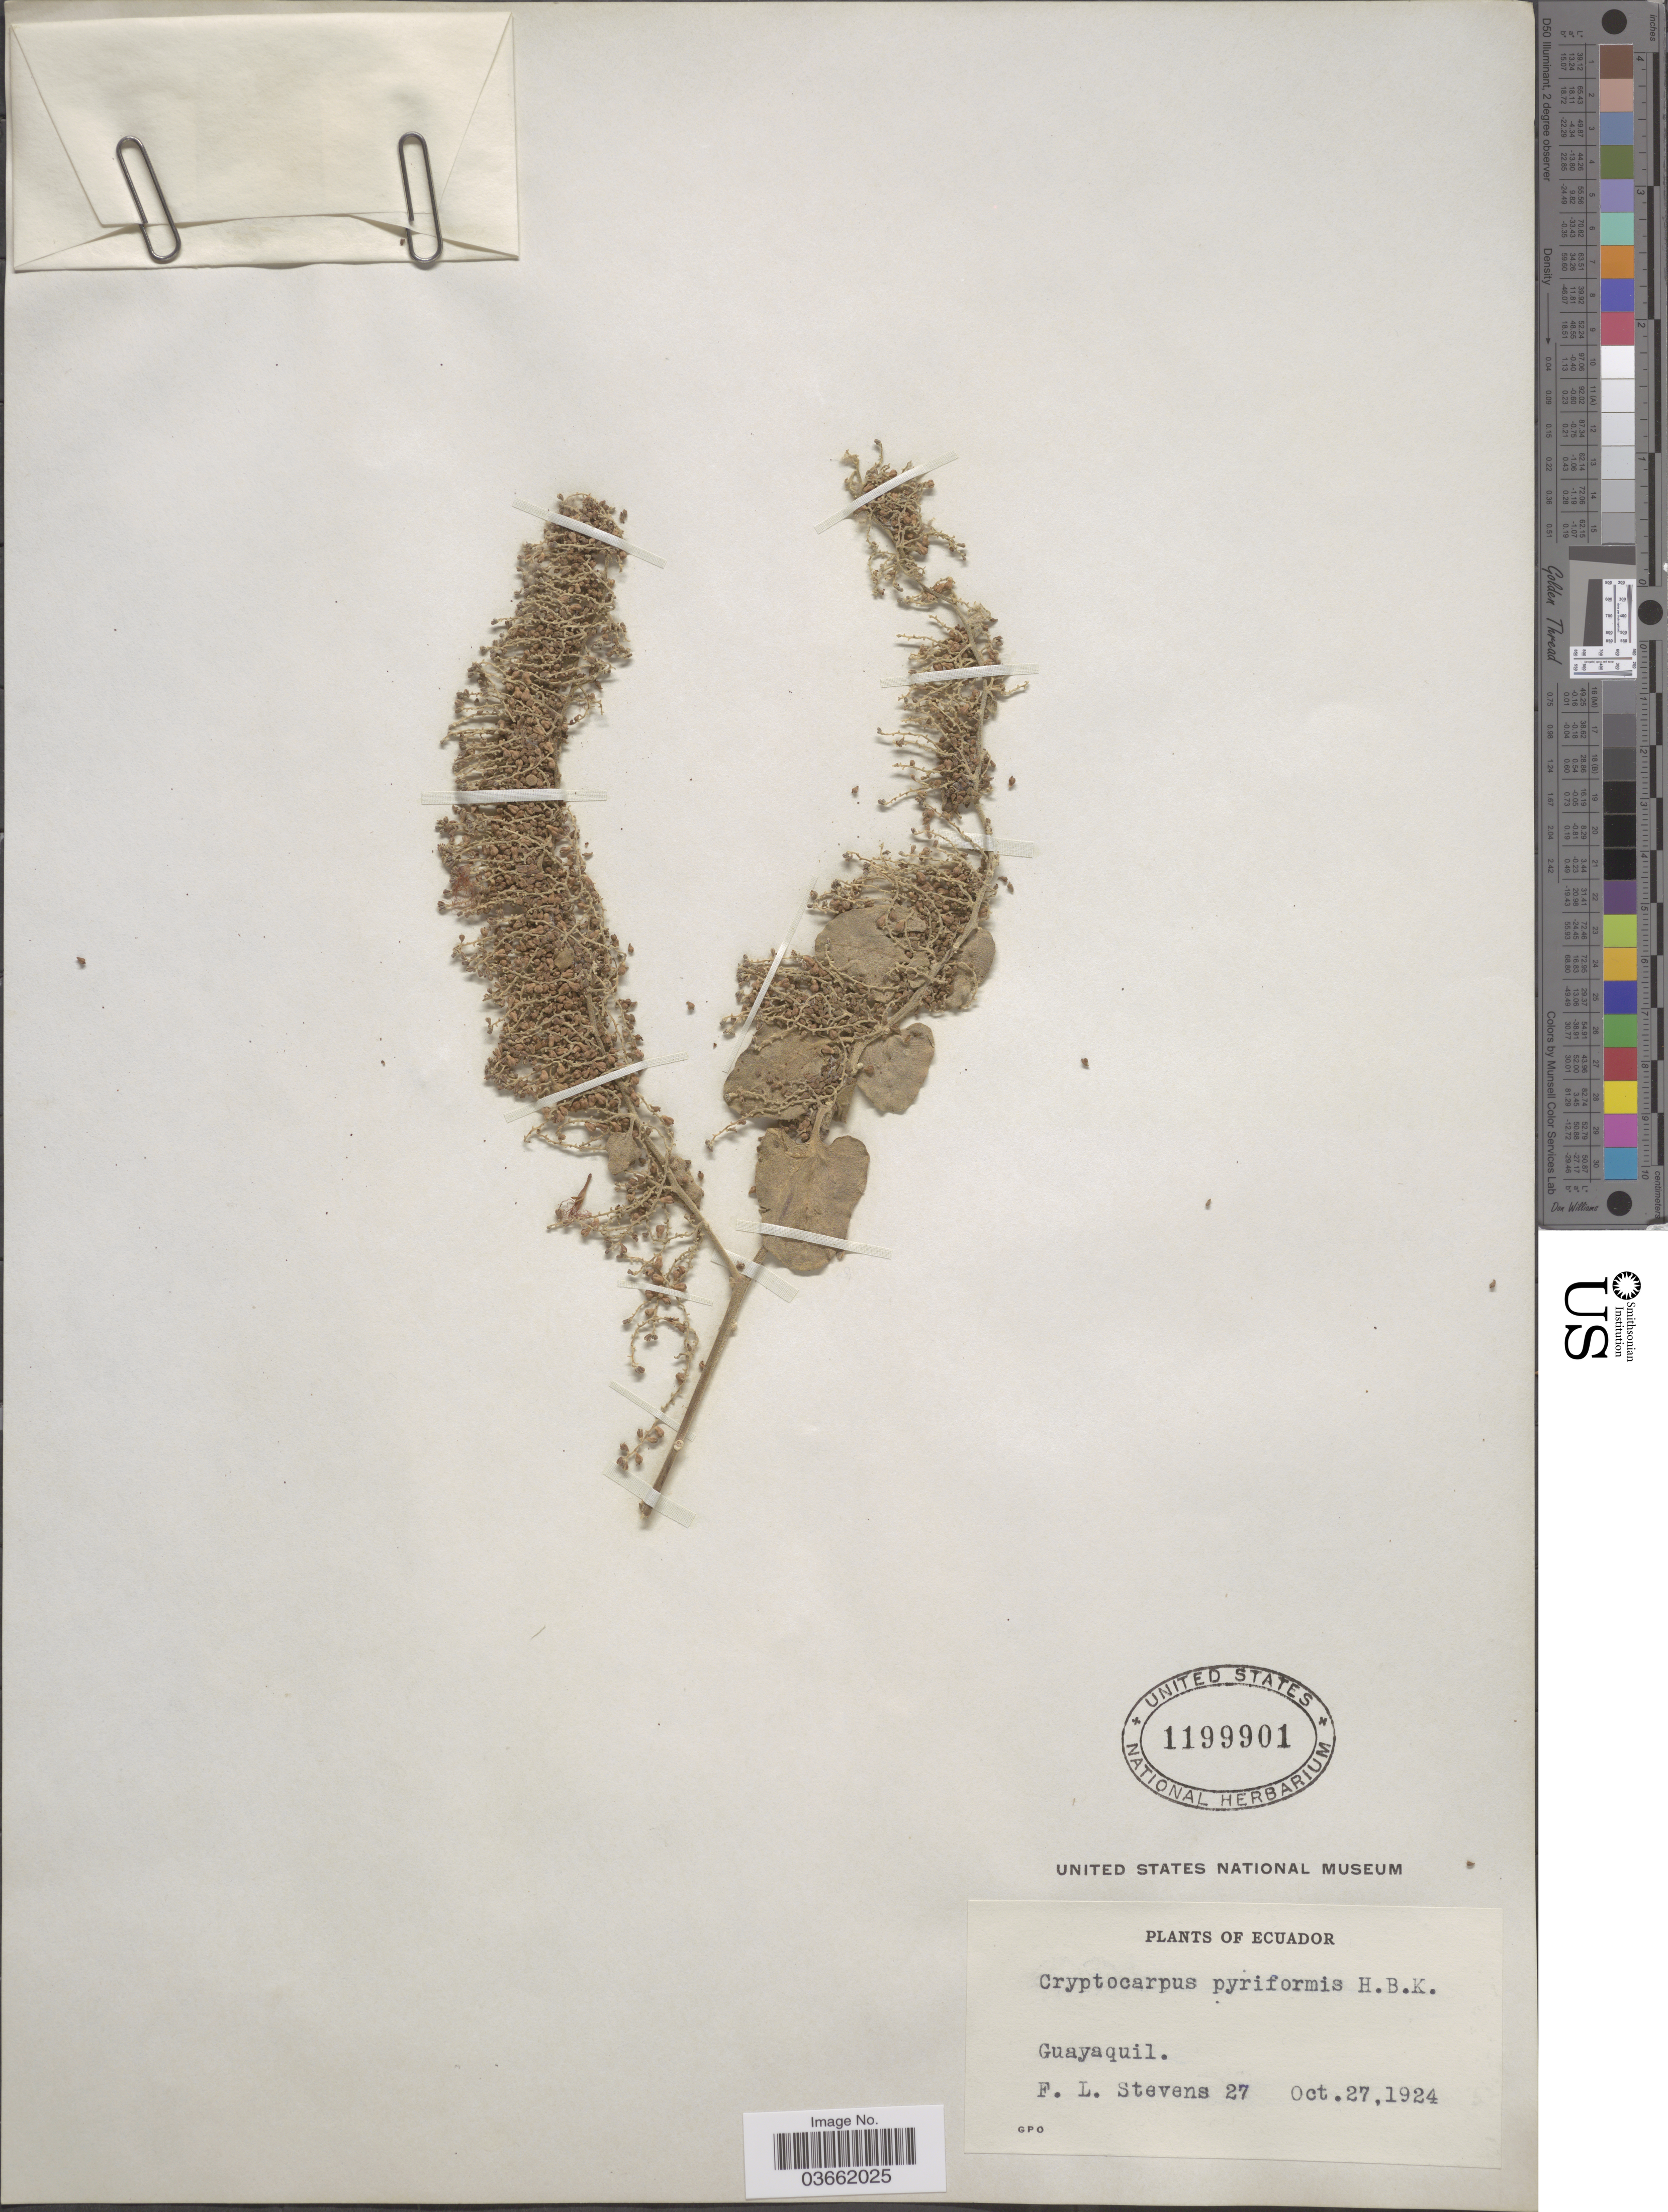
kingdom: Plantae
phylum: Tracheophyta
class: Magnoliopsida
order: Caryophyllales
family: Nyctaginaceae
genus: Cryptocarpus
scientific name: Cryptocarpus pyriformis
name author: Kunth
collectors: F. L. Stevens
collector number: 27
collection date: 1924-10-27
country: Ecuador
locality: Guayaquil.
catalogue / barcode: US 1199901